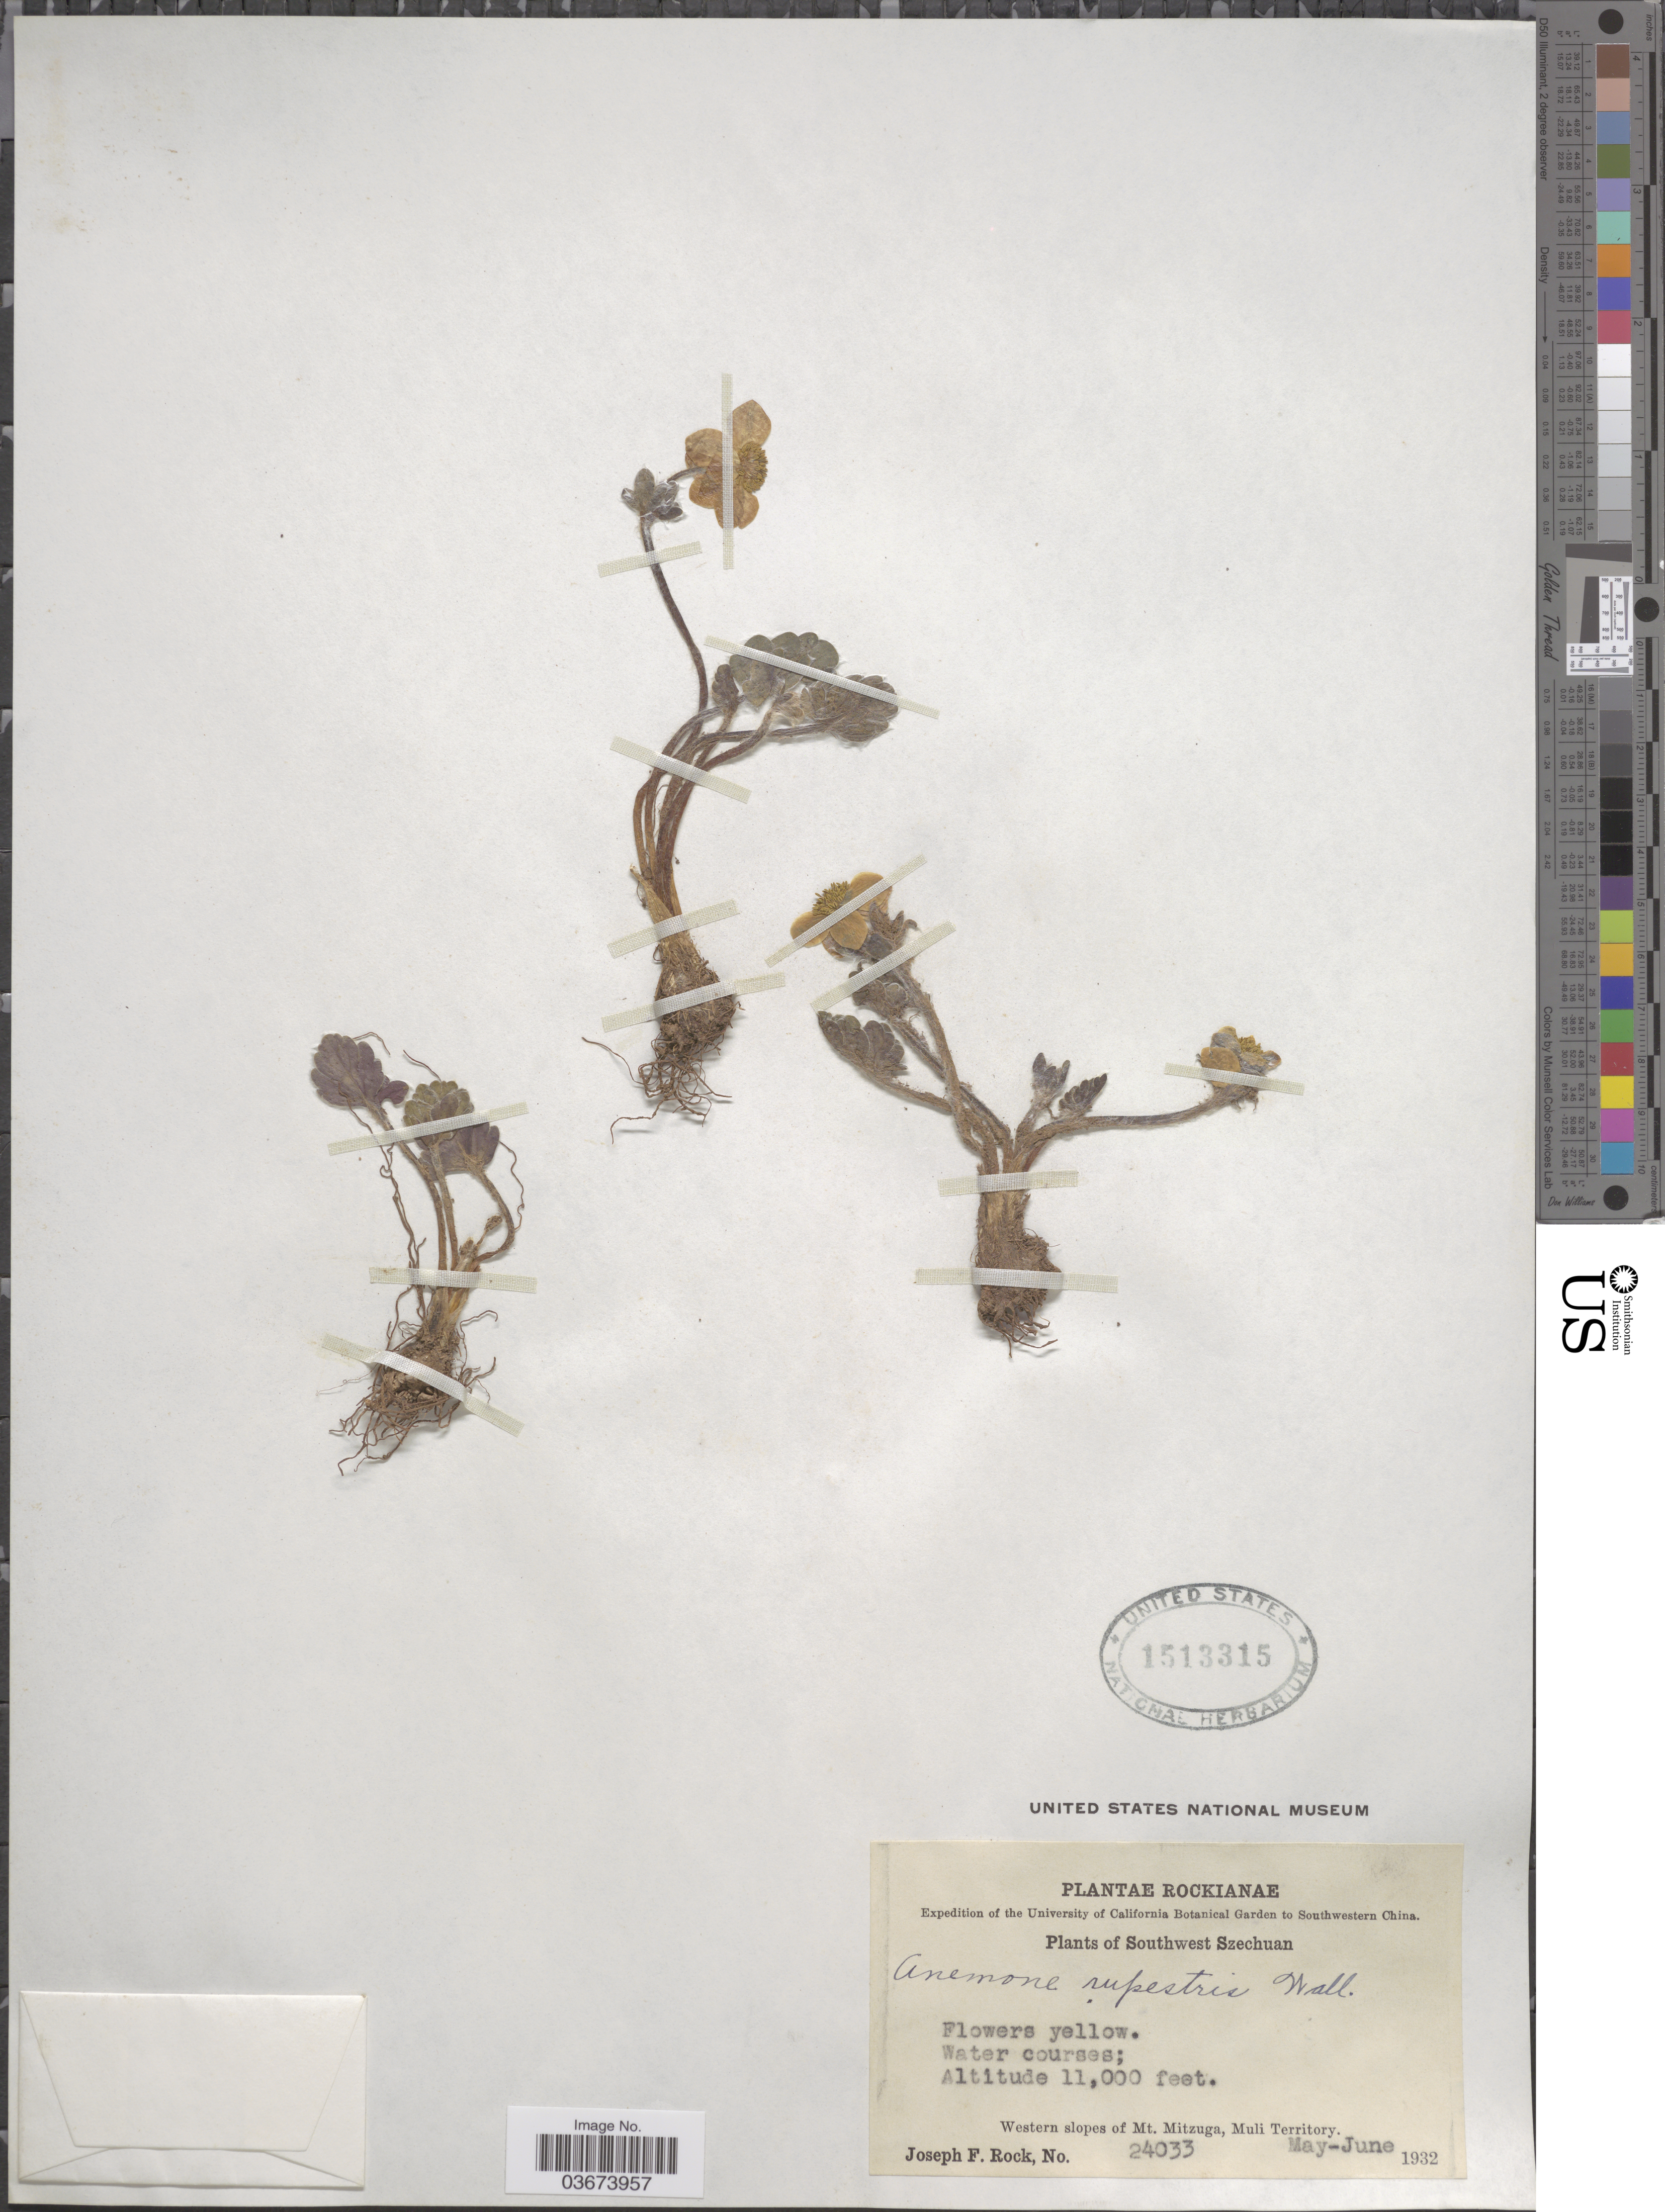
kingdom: Plantae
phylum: Tracheophyta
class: Magnoliopsida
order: Ranunculales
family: Ranunculaceae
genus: Anemone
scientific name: Anemone rupestris subsp. rupestris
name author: Wall. ex Hook. f. & Thomson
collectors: J. F. Rock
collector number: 24033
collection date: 1932-05/1932-06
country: China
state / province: Sichuan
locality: Rockianae. Southwestern China. Southwest Szechuan. Western slopes of Mt. Mitzuga, Muli Territory.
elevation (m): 3353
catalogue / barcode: US 1513315